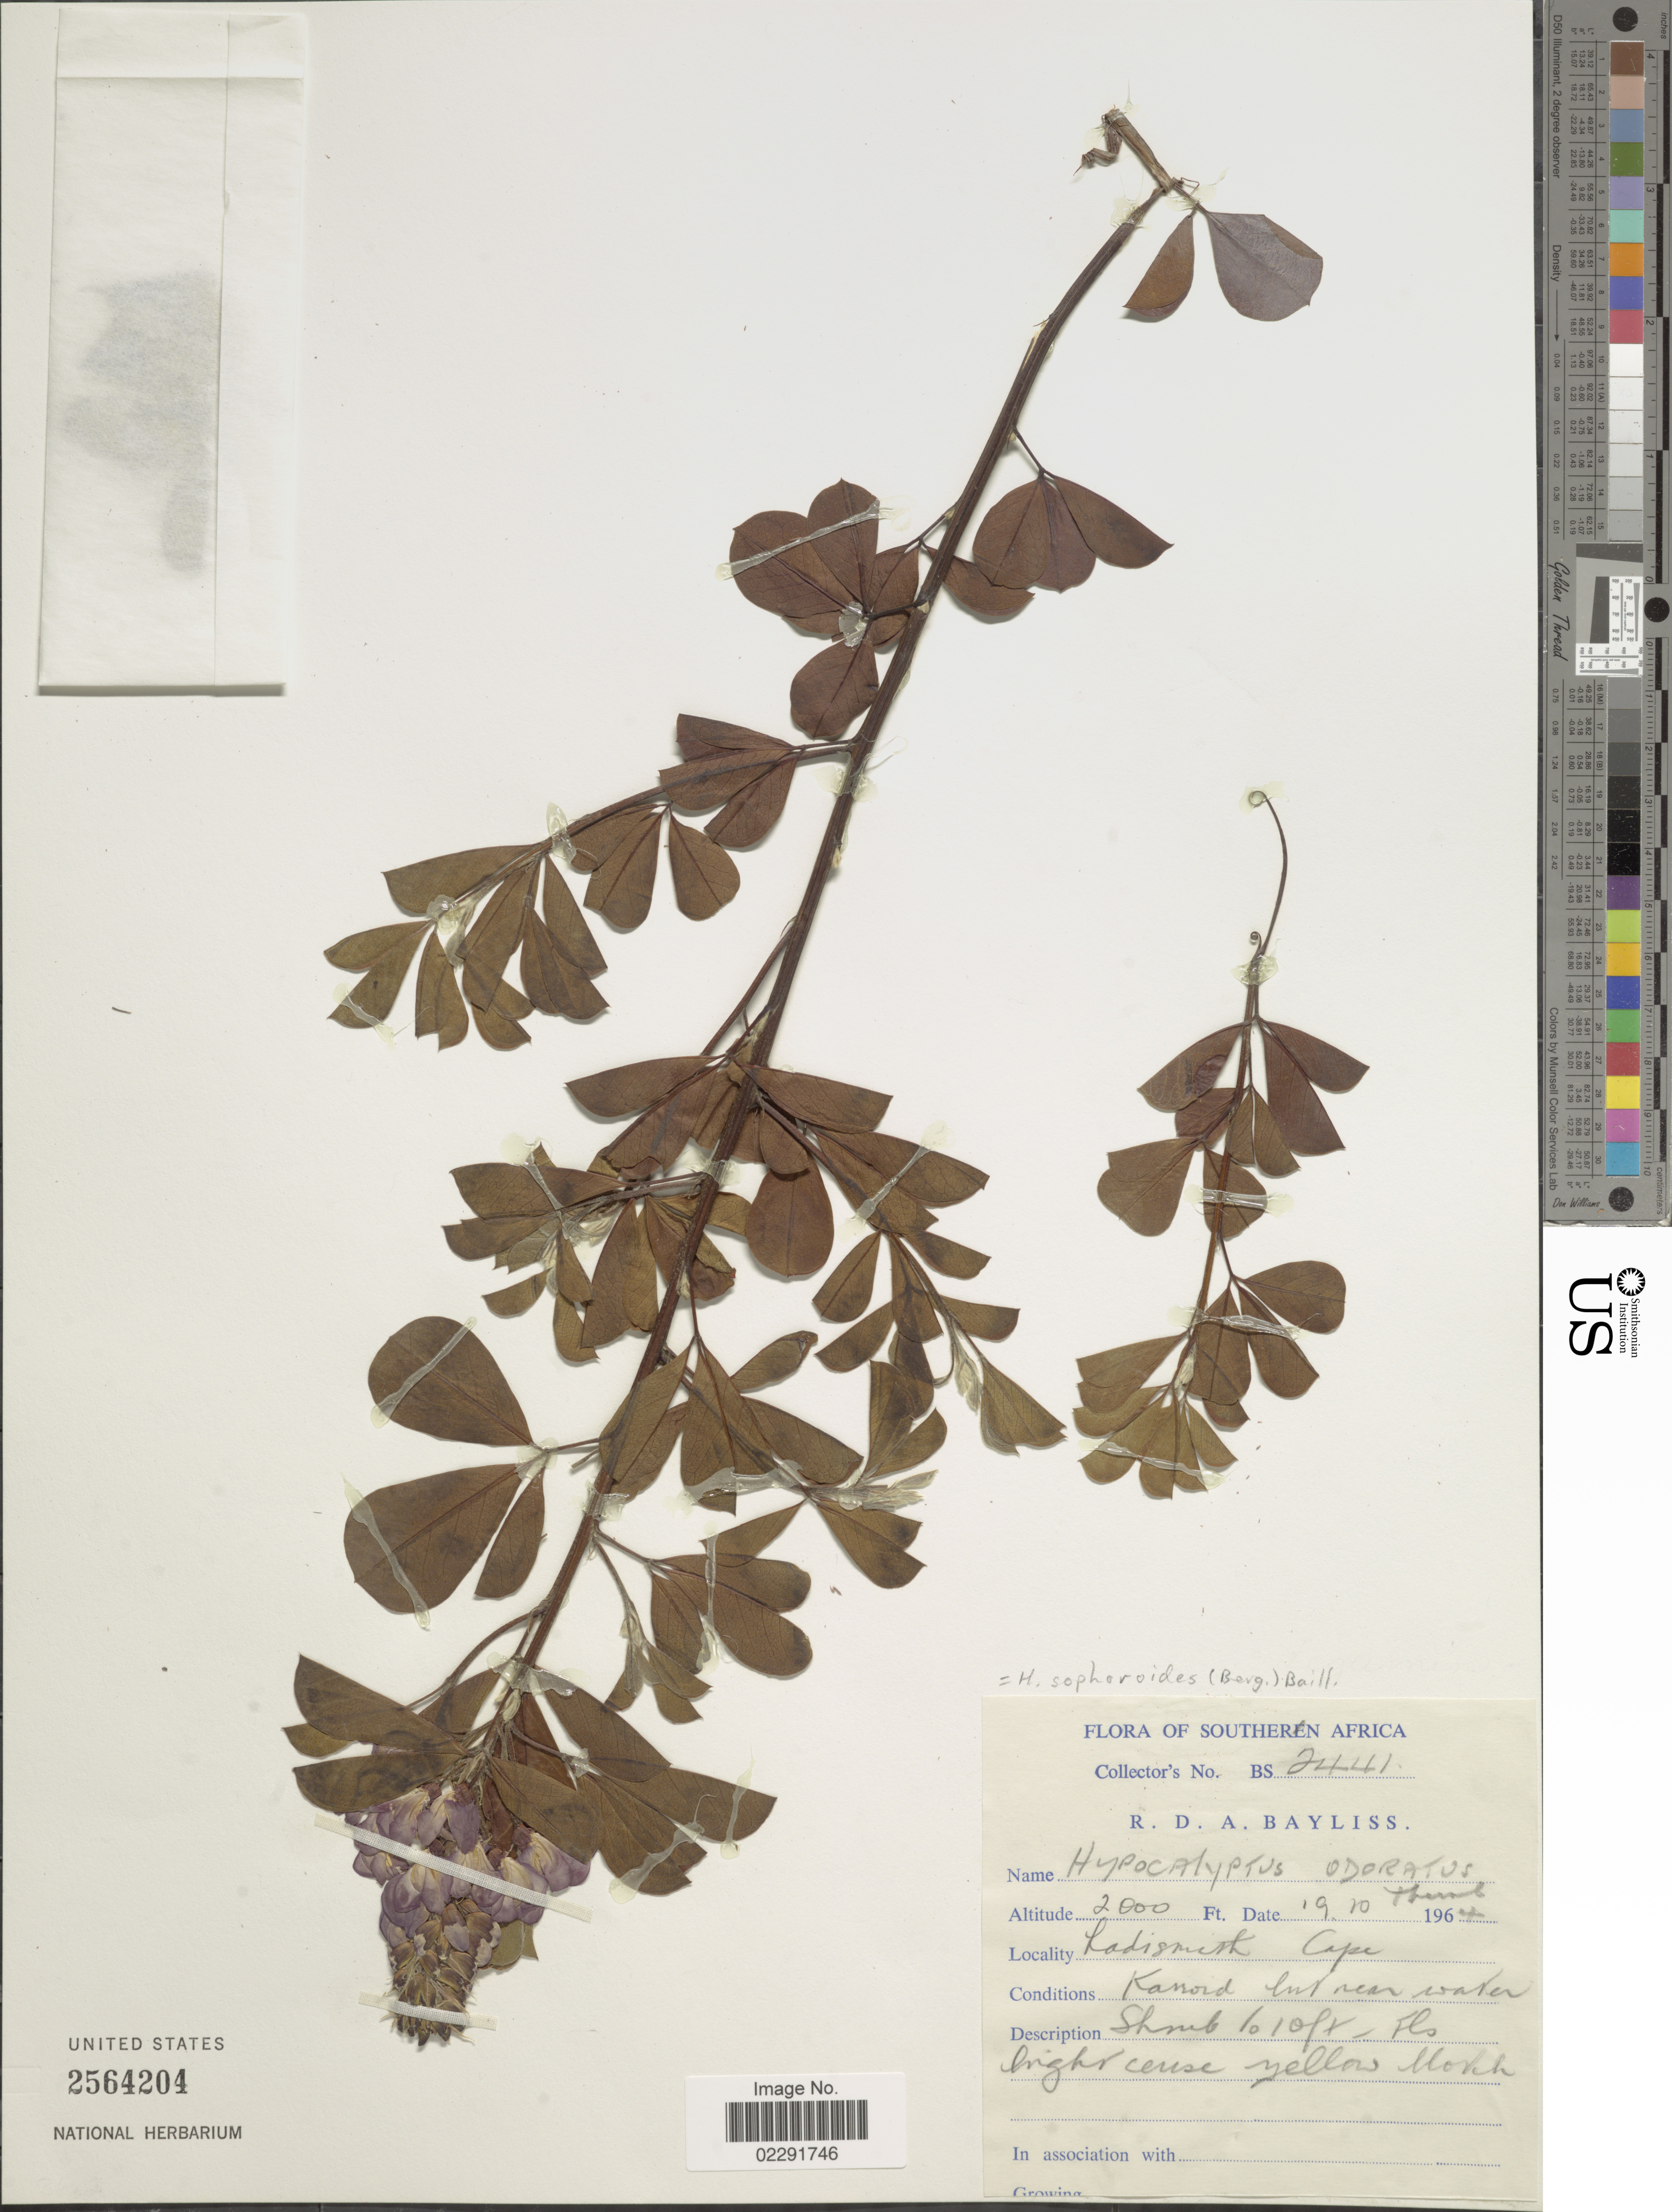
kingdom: Plantae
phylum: Tracheophyta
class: Magnoliopsida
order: Fabales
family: Fabaceae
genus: Hypocalyptus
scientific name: Hypocalyptus sophoroides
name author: (P.J. Bergius) Baill.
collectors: R. Bayliss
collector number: BS 2441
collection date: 1964-10-19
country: South Africa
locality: Ladismith Cape.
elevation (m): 610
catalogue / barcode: US 2564204